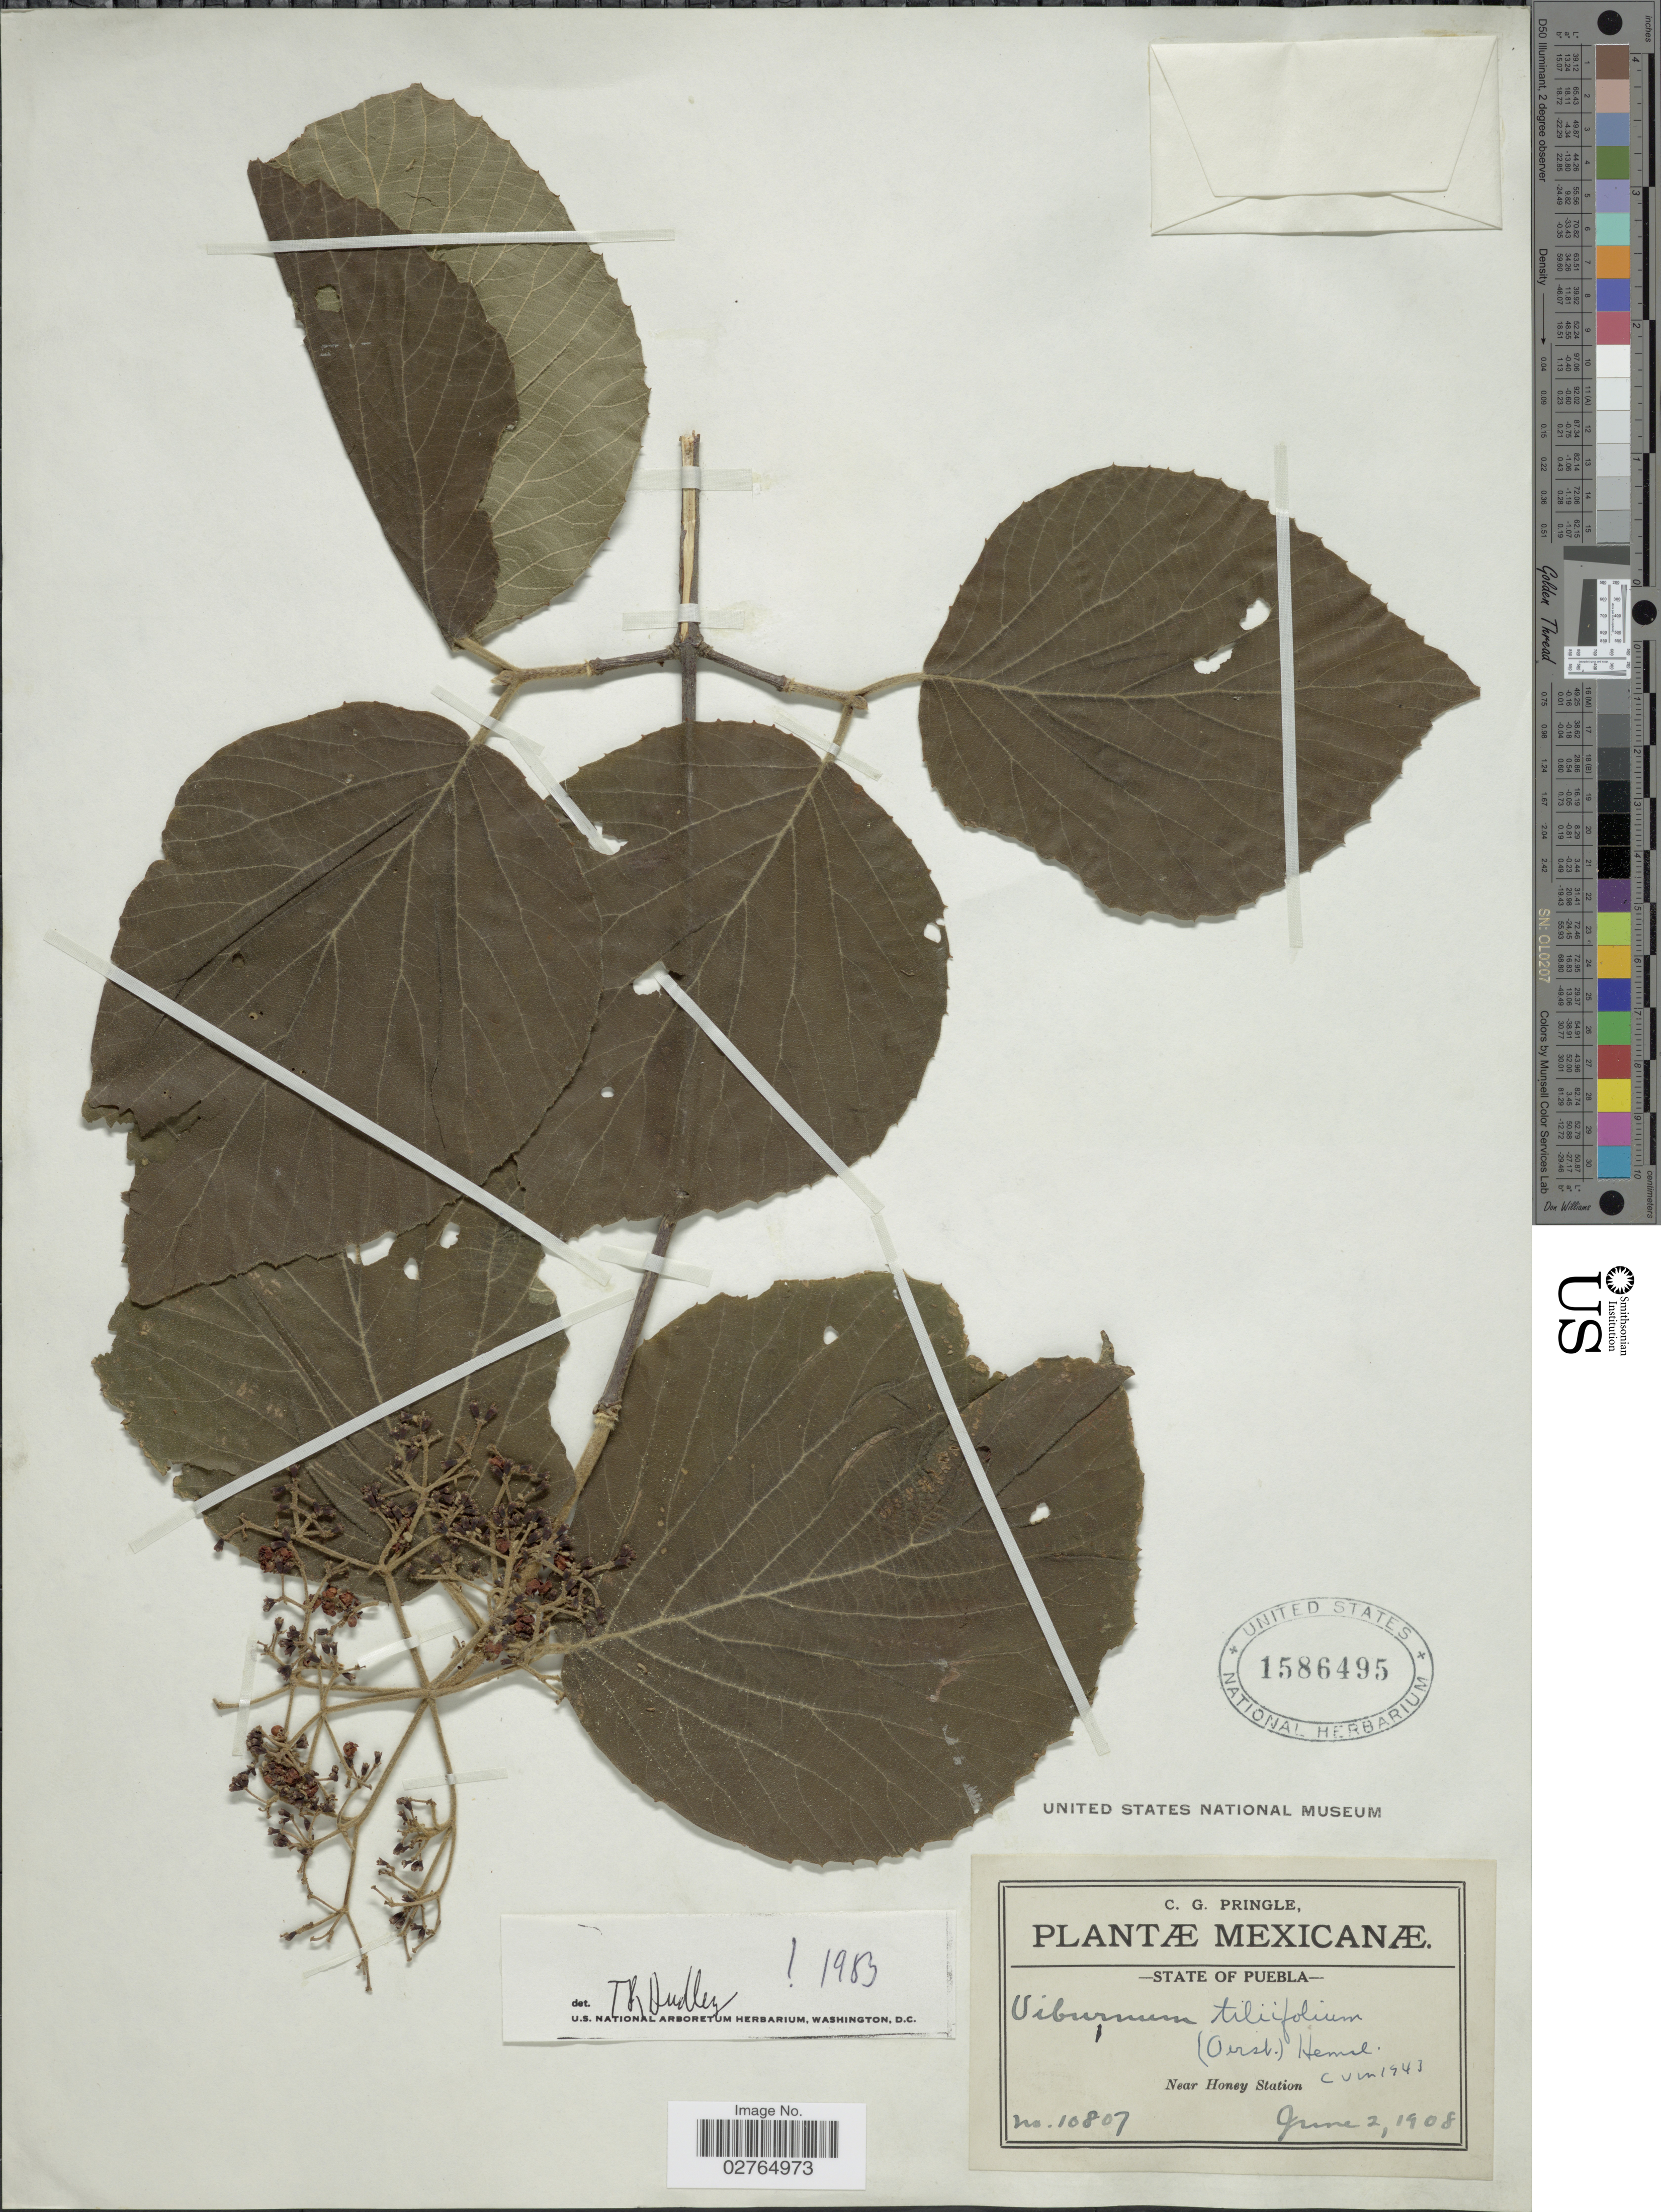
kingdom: Plantae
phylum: Tracheophyta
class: Magnoliopsida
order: Dipsacales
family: Viburnaceae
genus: Viburnum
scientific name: Viburnum tiliifolium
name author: (Oerst.) Hemsl.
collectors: C. G. Pringle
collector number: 10807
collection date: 1908-06-02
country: Mexico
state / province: Puebla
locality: Near Honey Station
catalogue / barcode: US 1586495